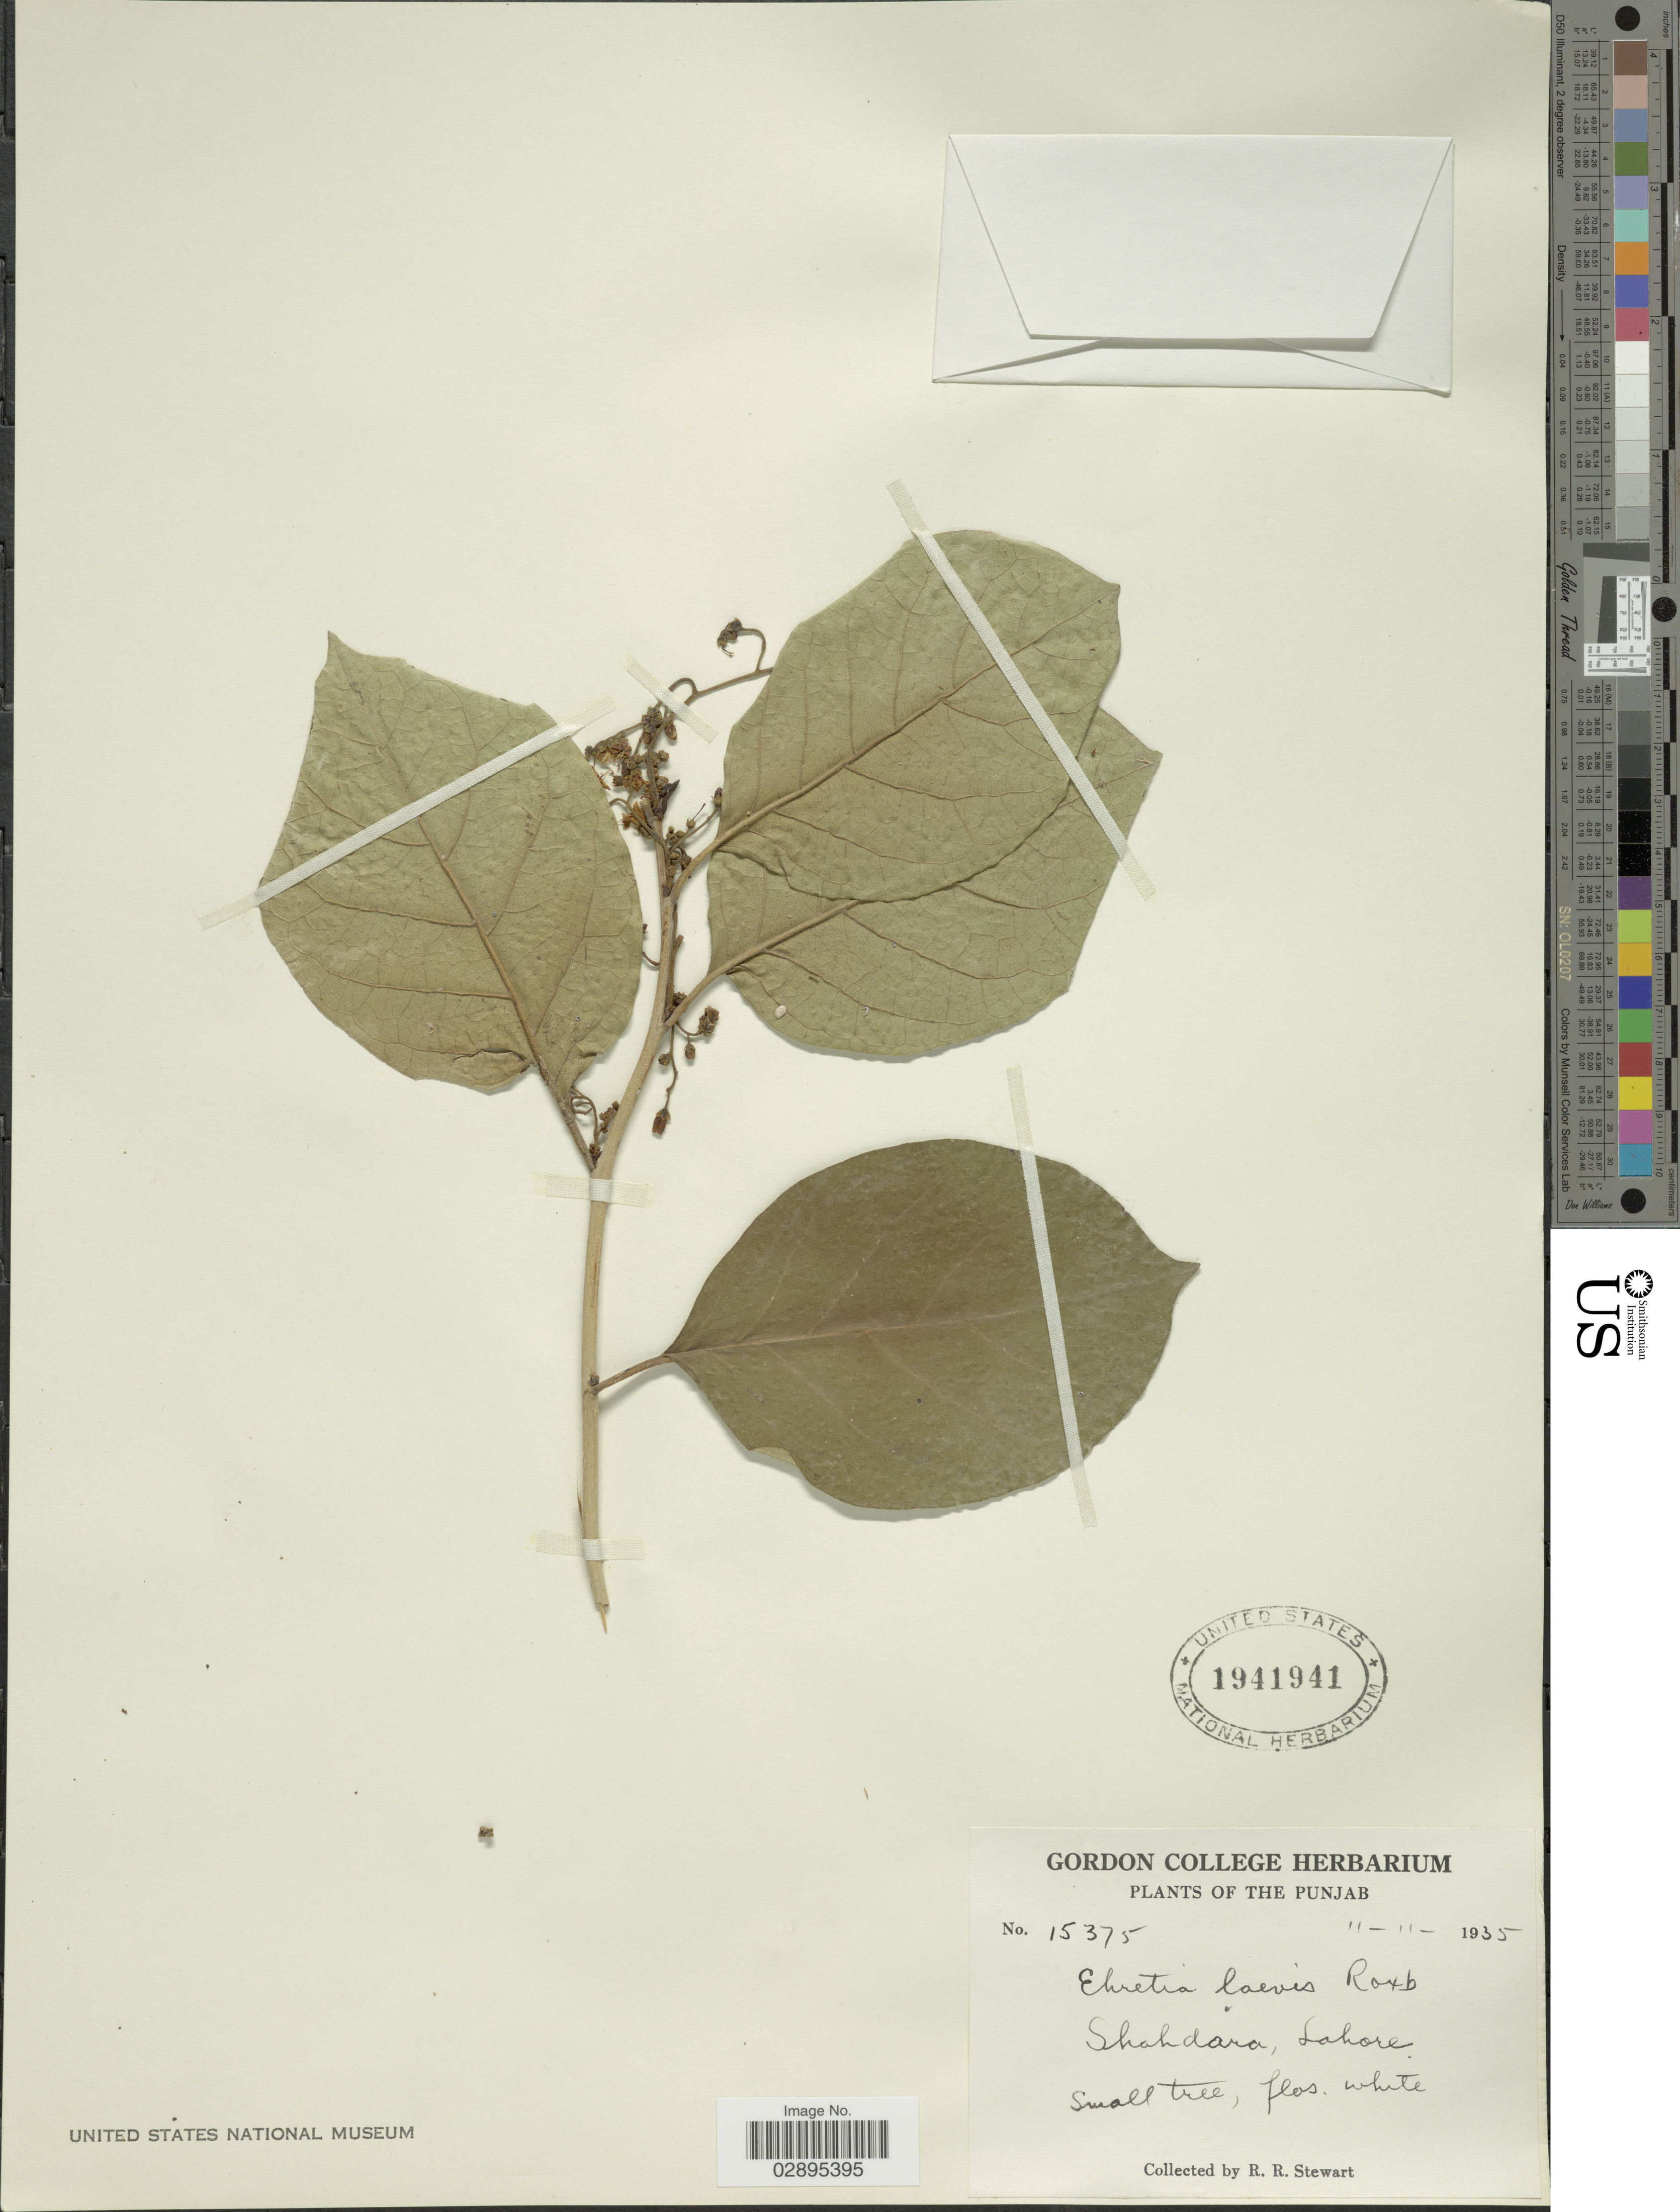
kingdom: Plantae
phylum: Tracheophyta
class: Magnoliopsida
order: Boraginales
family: Ehretiaceae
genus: Ehretia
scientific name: Ehretia laevis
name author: Roxb.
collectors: R. Stewart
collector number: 15375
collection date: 1935-11-11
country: Pakistan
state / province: Punjab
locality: Shahdara, Lahore.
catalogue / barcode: US 1941941